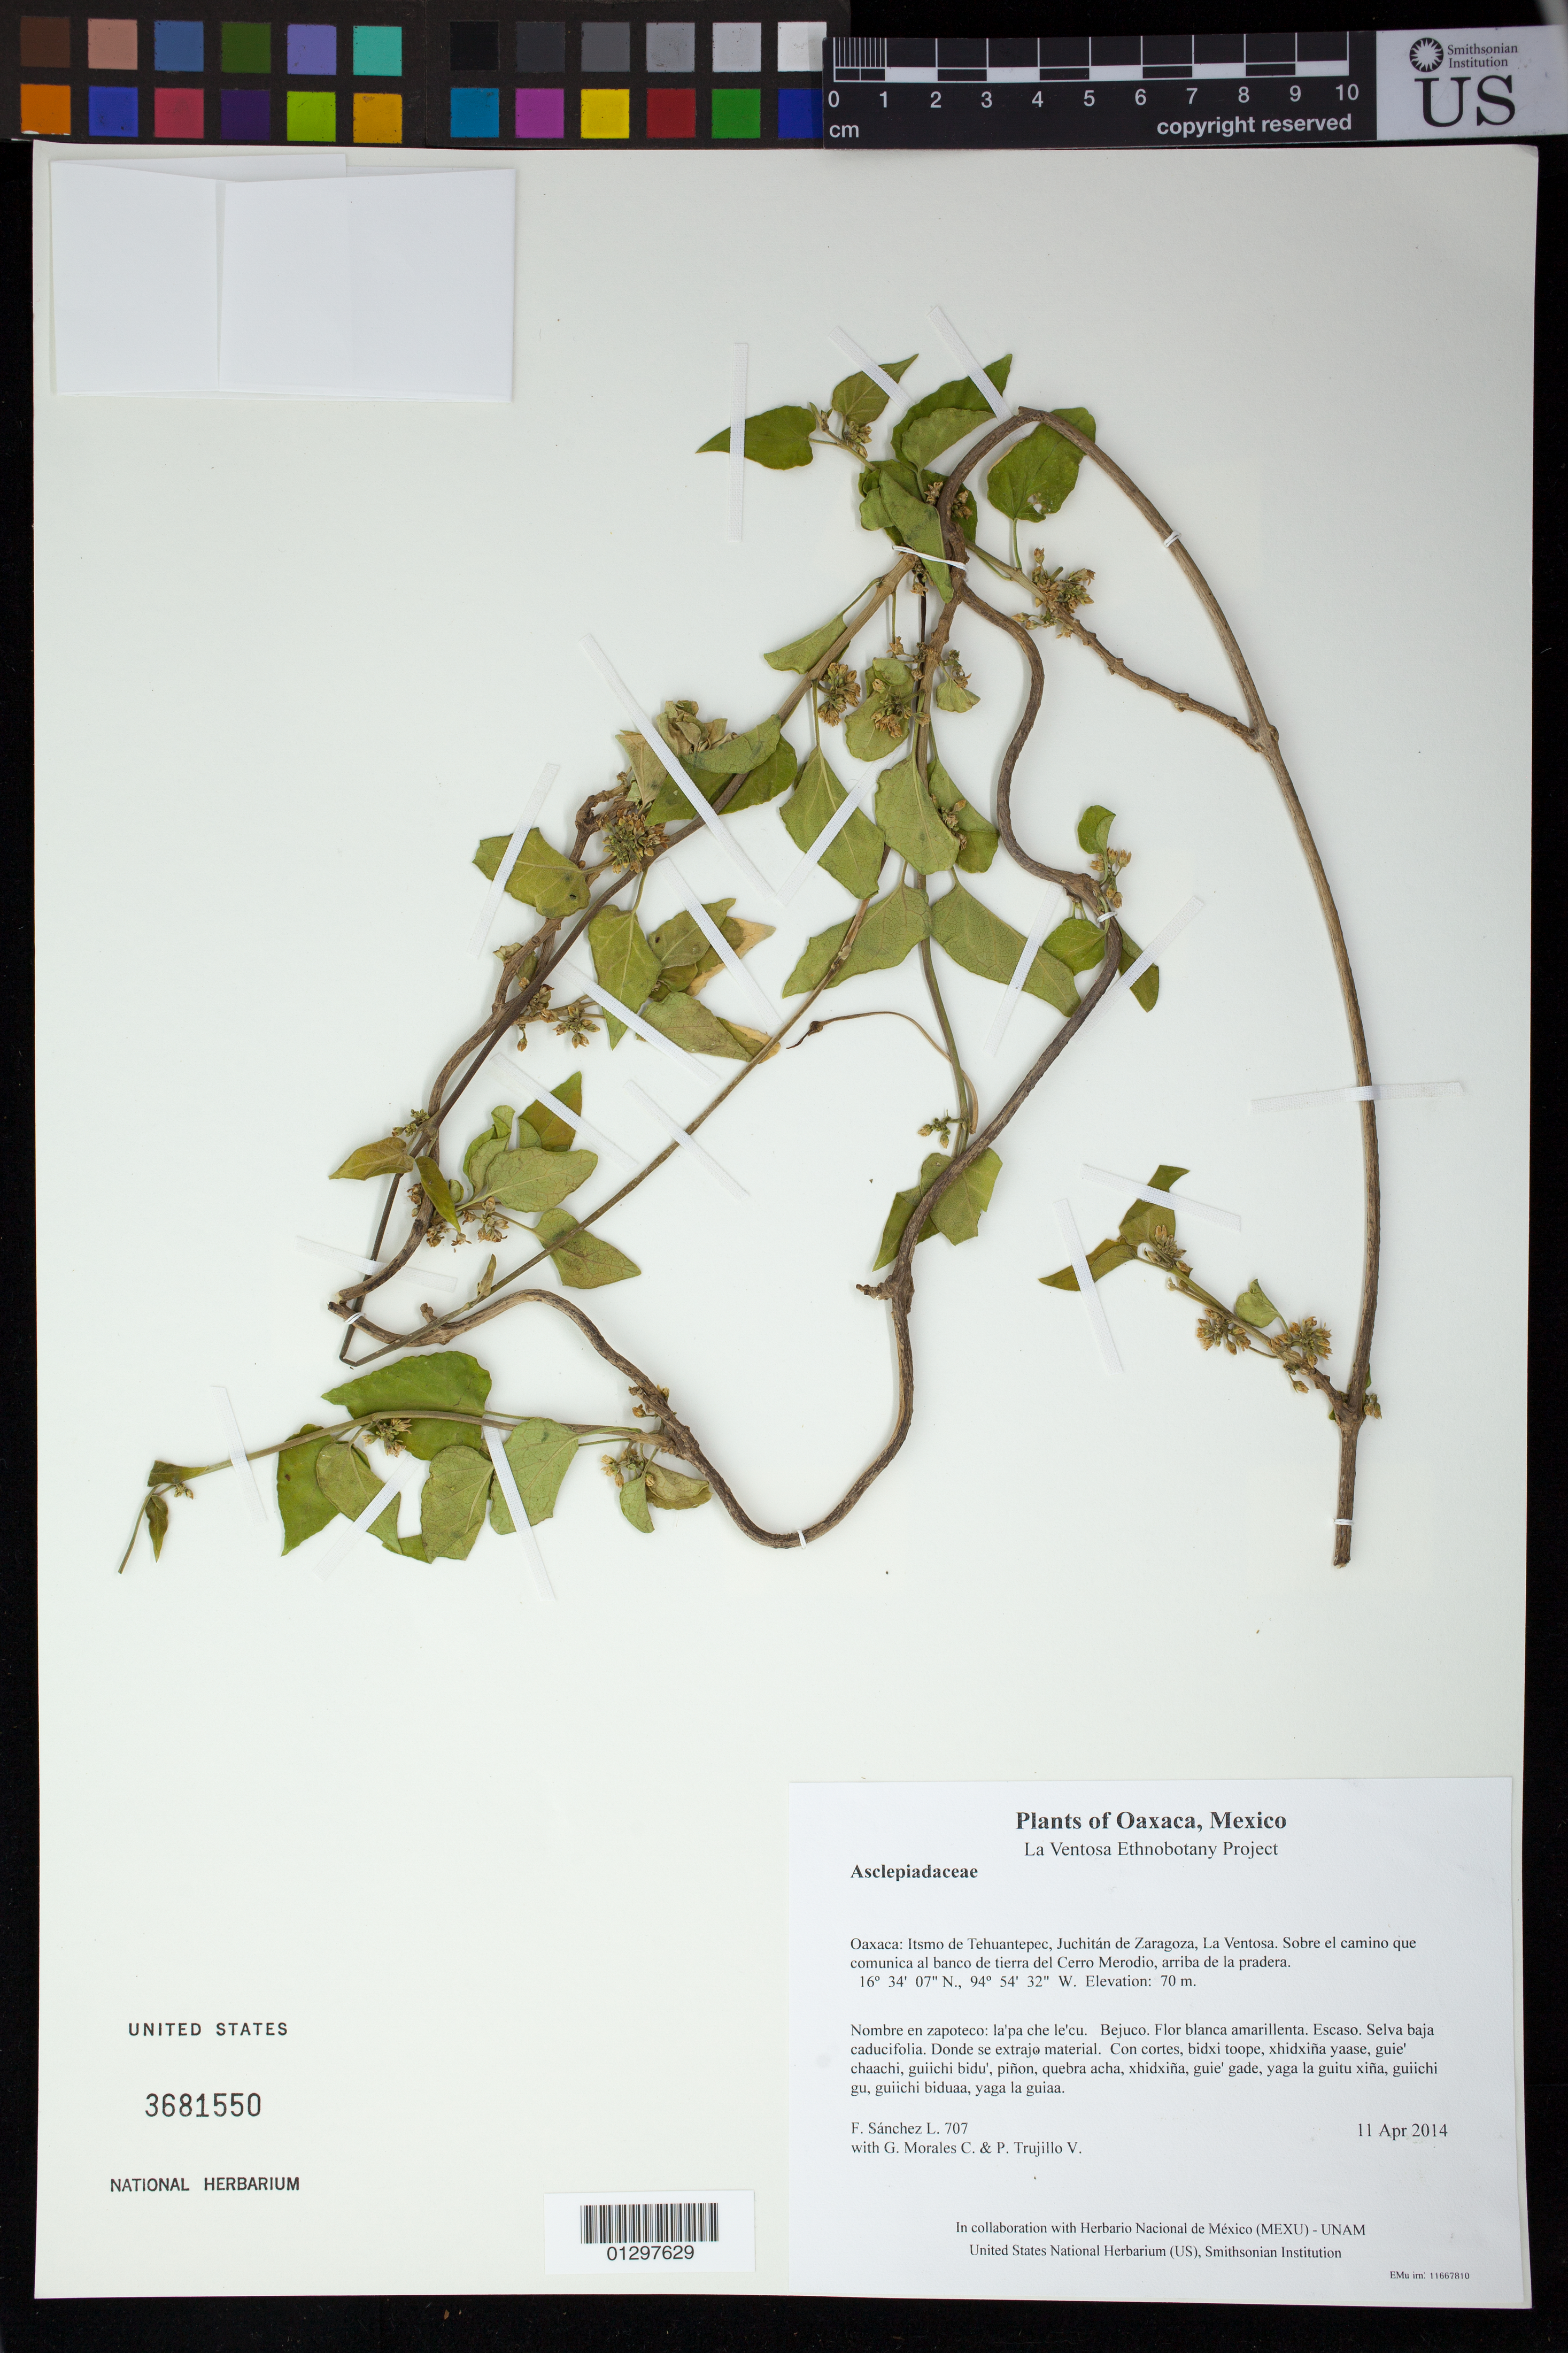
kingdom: Plantae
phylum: Tracheophyta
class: Magnoliopsida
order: Gentianales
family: Apocynaceae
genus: Marsdenia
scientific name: Marsdenia coulteri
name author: Hemsl.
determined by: Juárez-Jaimes, Verónica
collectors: F. Sánchez L., G. Morales C. & P. Trujillo V.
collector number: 707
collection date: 2014-04-11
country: Mexico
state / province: Oaxaca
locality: Itsmo de Tehuantepec, Juchitán de Zaragoza, La Ventosa. Sobre el camino que comunica al banco de tierra del Cerro Merodio, arriba de la pradera.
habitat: Selva baja caducifolia. Donde se extrajo material.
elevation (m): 70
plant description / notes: JEBOT, MEXU, SERO, US; Luba'. Guie' naquichi' naguchi ga. Huaxie'.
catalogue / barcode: US 3681550